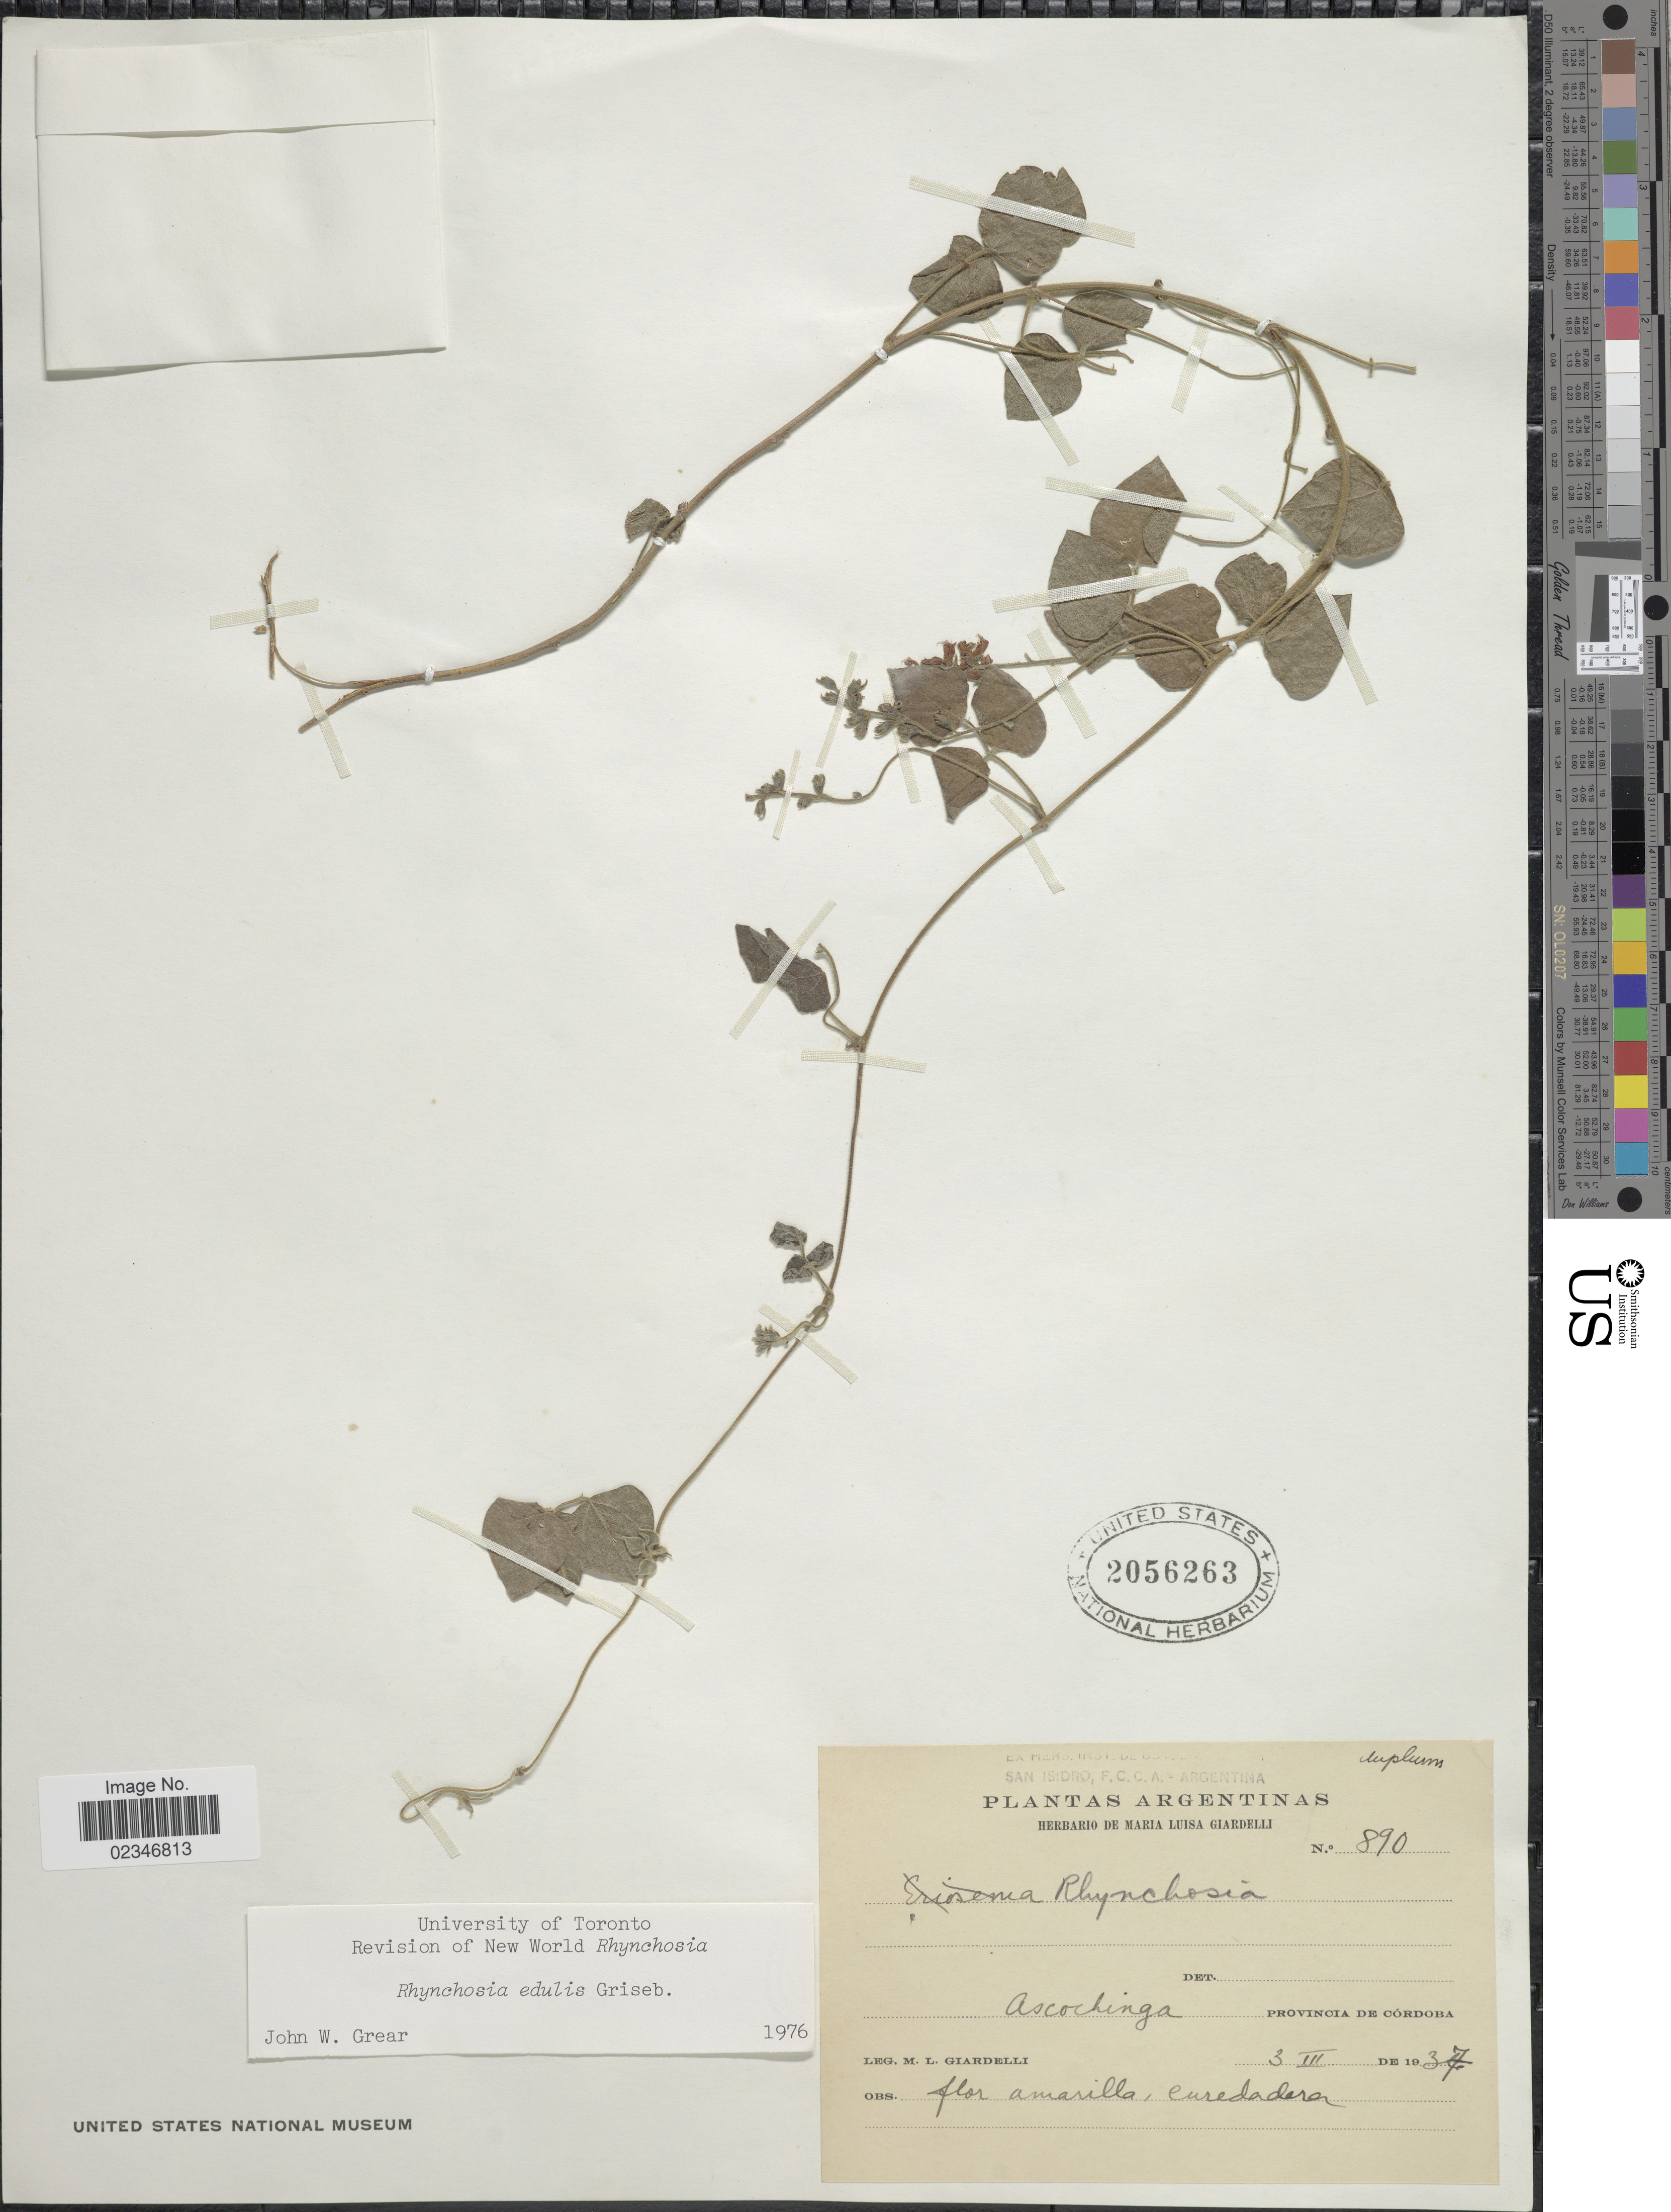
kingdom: Plantae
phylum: Tracheophyta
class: Magnoliopsida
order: Fabales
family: Fabaceae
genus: Rhynchosia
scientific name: Rhynchosia edulis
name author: Griseb.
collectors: M. Giardelli-Bracco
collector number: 890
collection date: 1937-03-03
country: Argentina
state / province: Cordoba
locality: Ascochinga, Provincia de Cordoba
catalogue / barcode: US 2056263